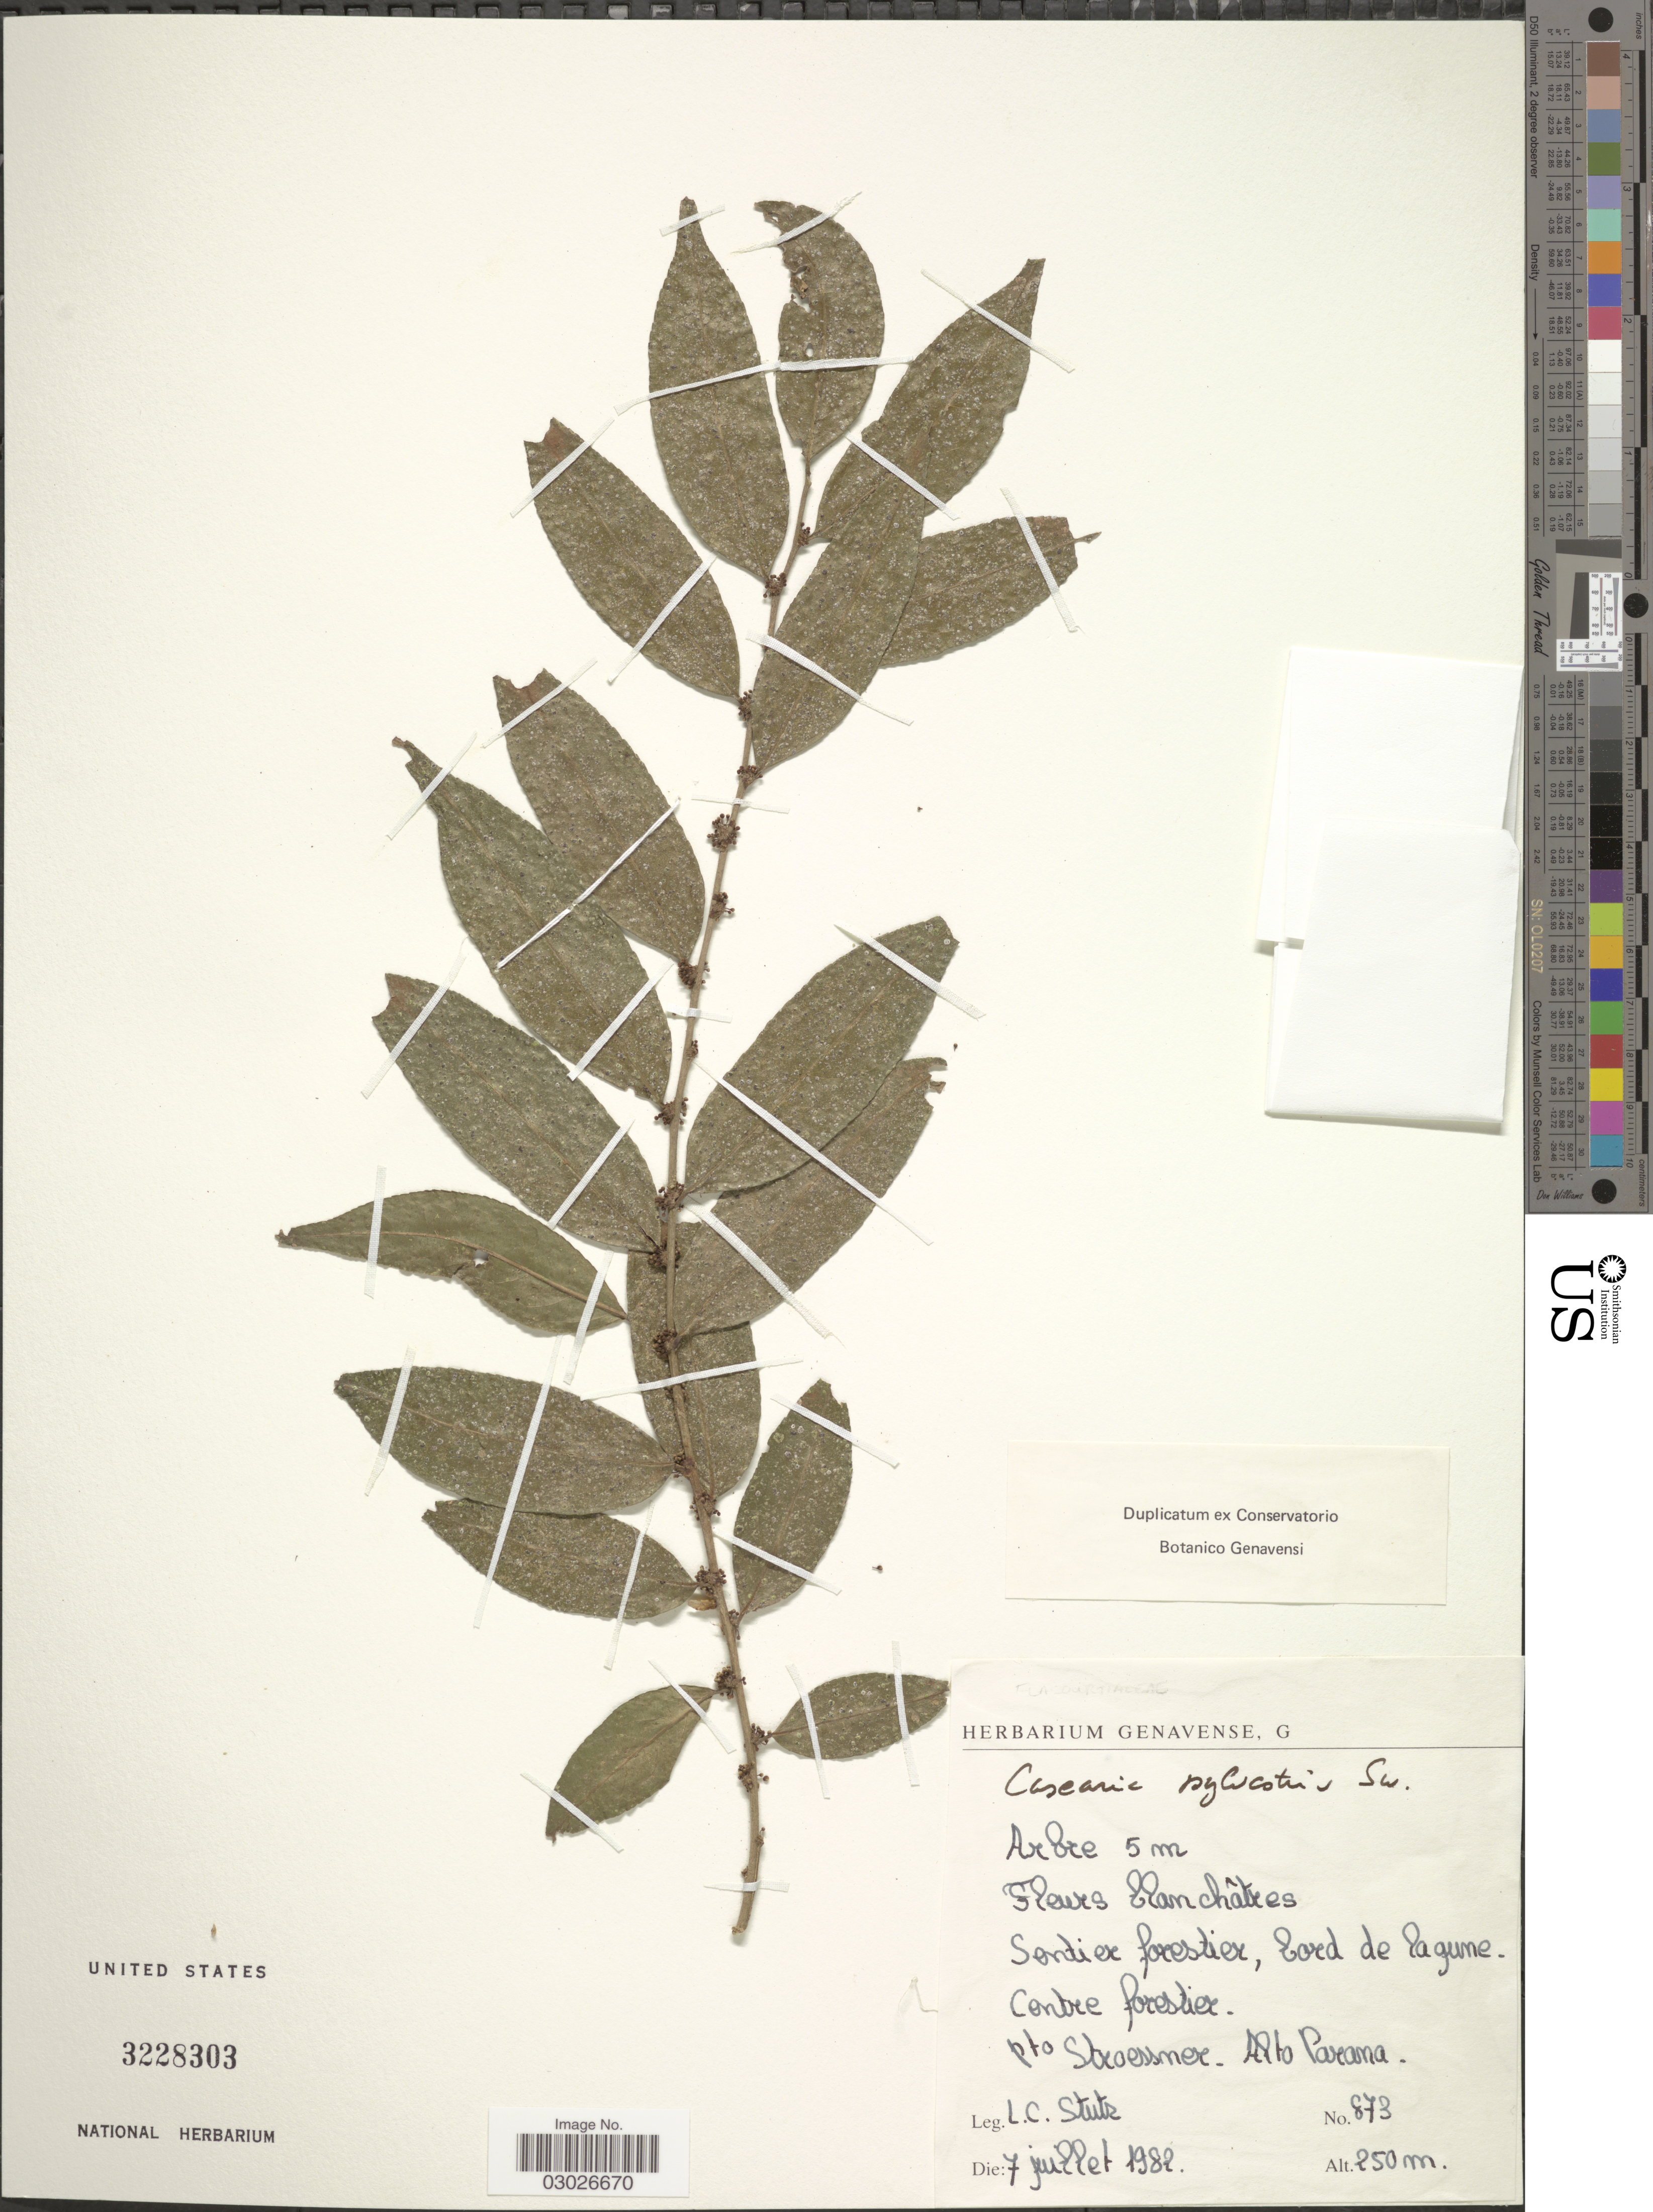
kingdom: Plantae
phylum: Tracheophyta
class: Magnoliopsida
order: Malpighiales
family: Salicaceae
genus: Casearia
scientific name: Casearia sylvestris var. sylvestris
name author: Sw.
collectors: L. C. Stutz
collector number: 873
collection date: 1982-07-07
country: Paraguay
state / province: Alto Parana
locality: Sentier forestier, bord de lagune. Centre forestier. Pto. Stroessner.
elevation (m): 250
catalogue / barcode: US 3228303